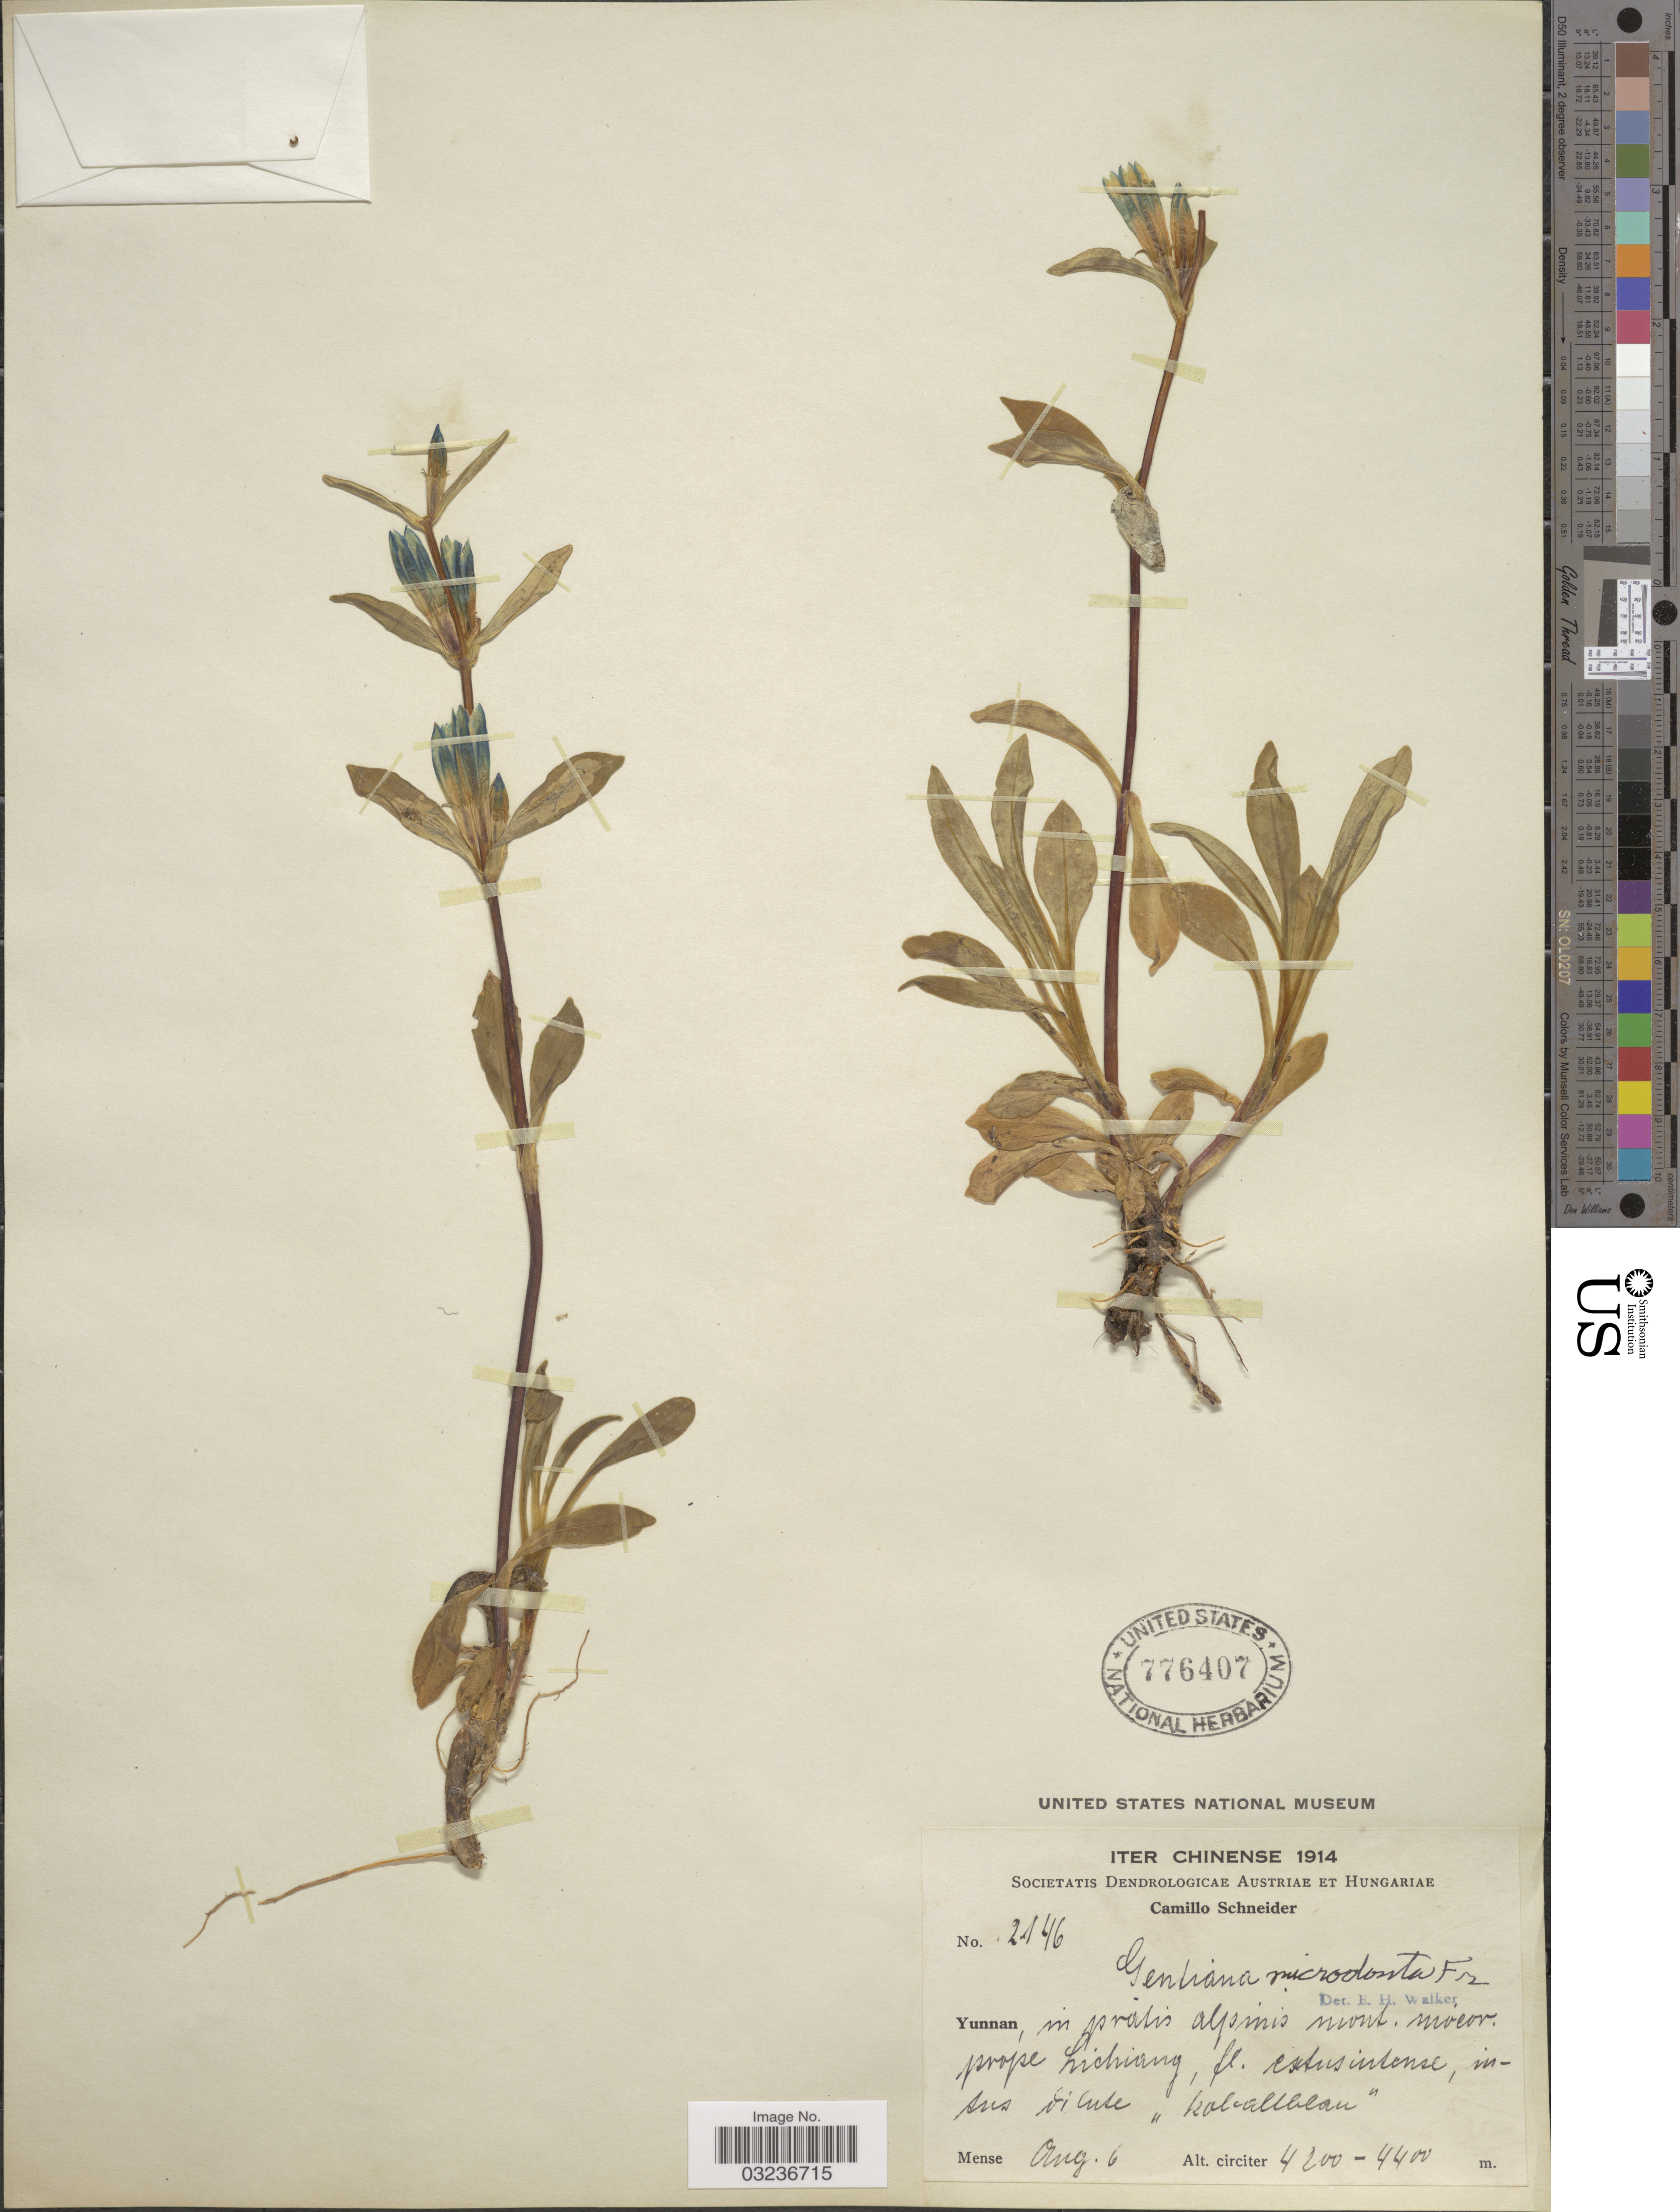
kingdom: Plantae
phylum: Tracheophyta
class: Magnoliopsida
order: Gentianales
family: Gentianaceae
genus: Gentiana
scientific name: Gentiana microdonta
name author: Franch. ex Hemsl.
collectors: C. K. Schneider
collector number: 2146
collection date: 1914-08-06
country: China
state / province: Yunnan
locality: Yunnan, in pratis alpinis mont. niveor, prope Lichiang.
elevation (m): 4200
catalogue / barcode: US 776407